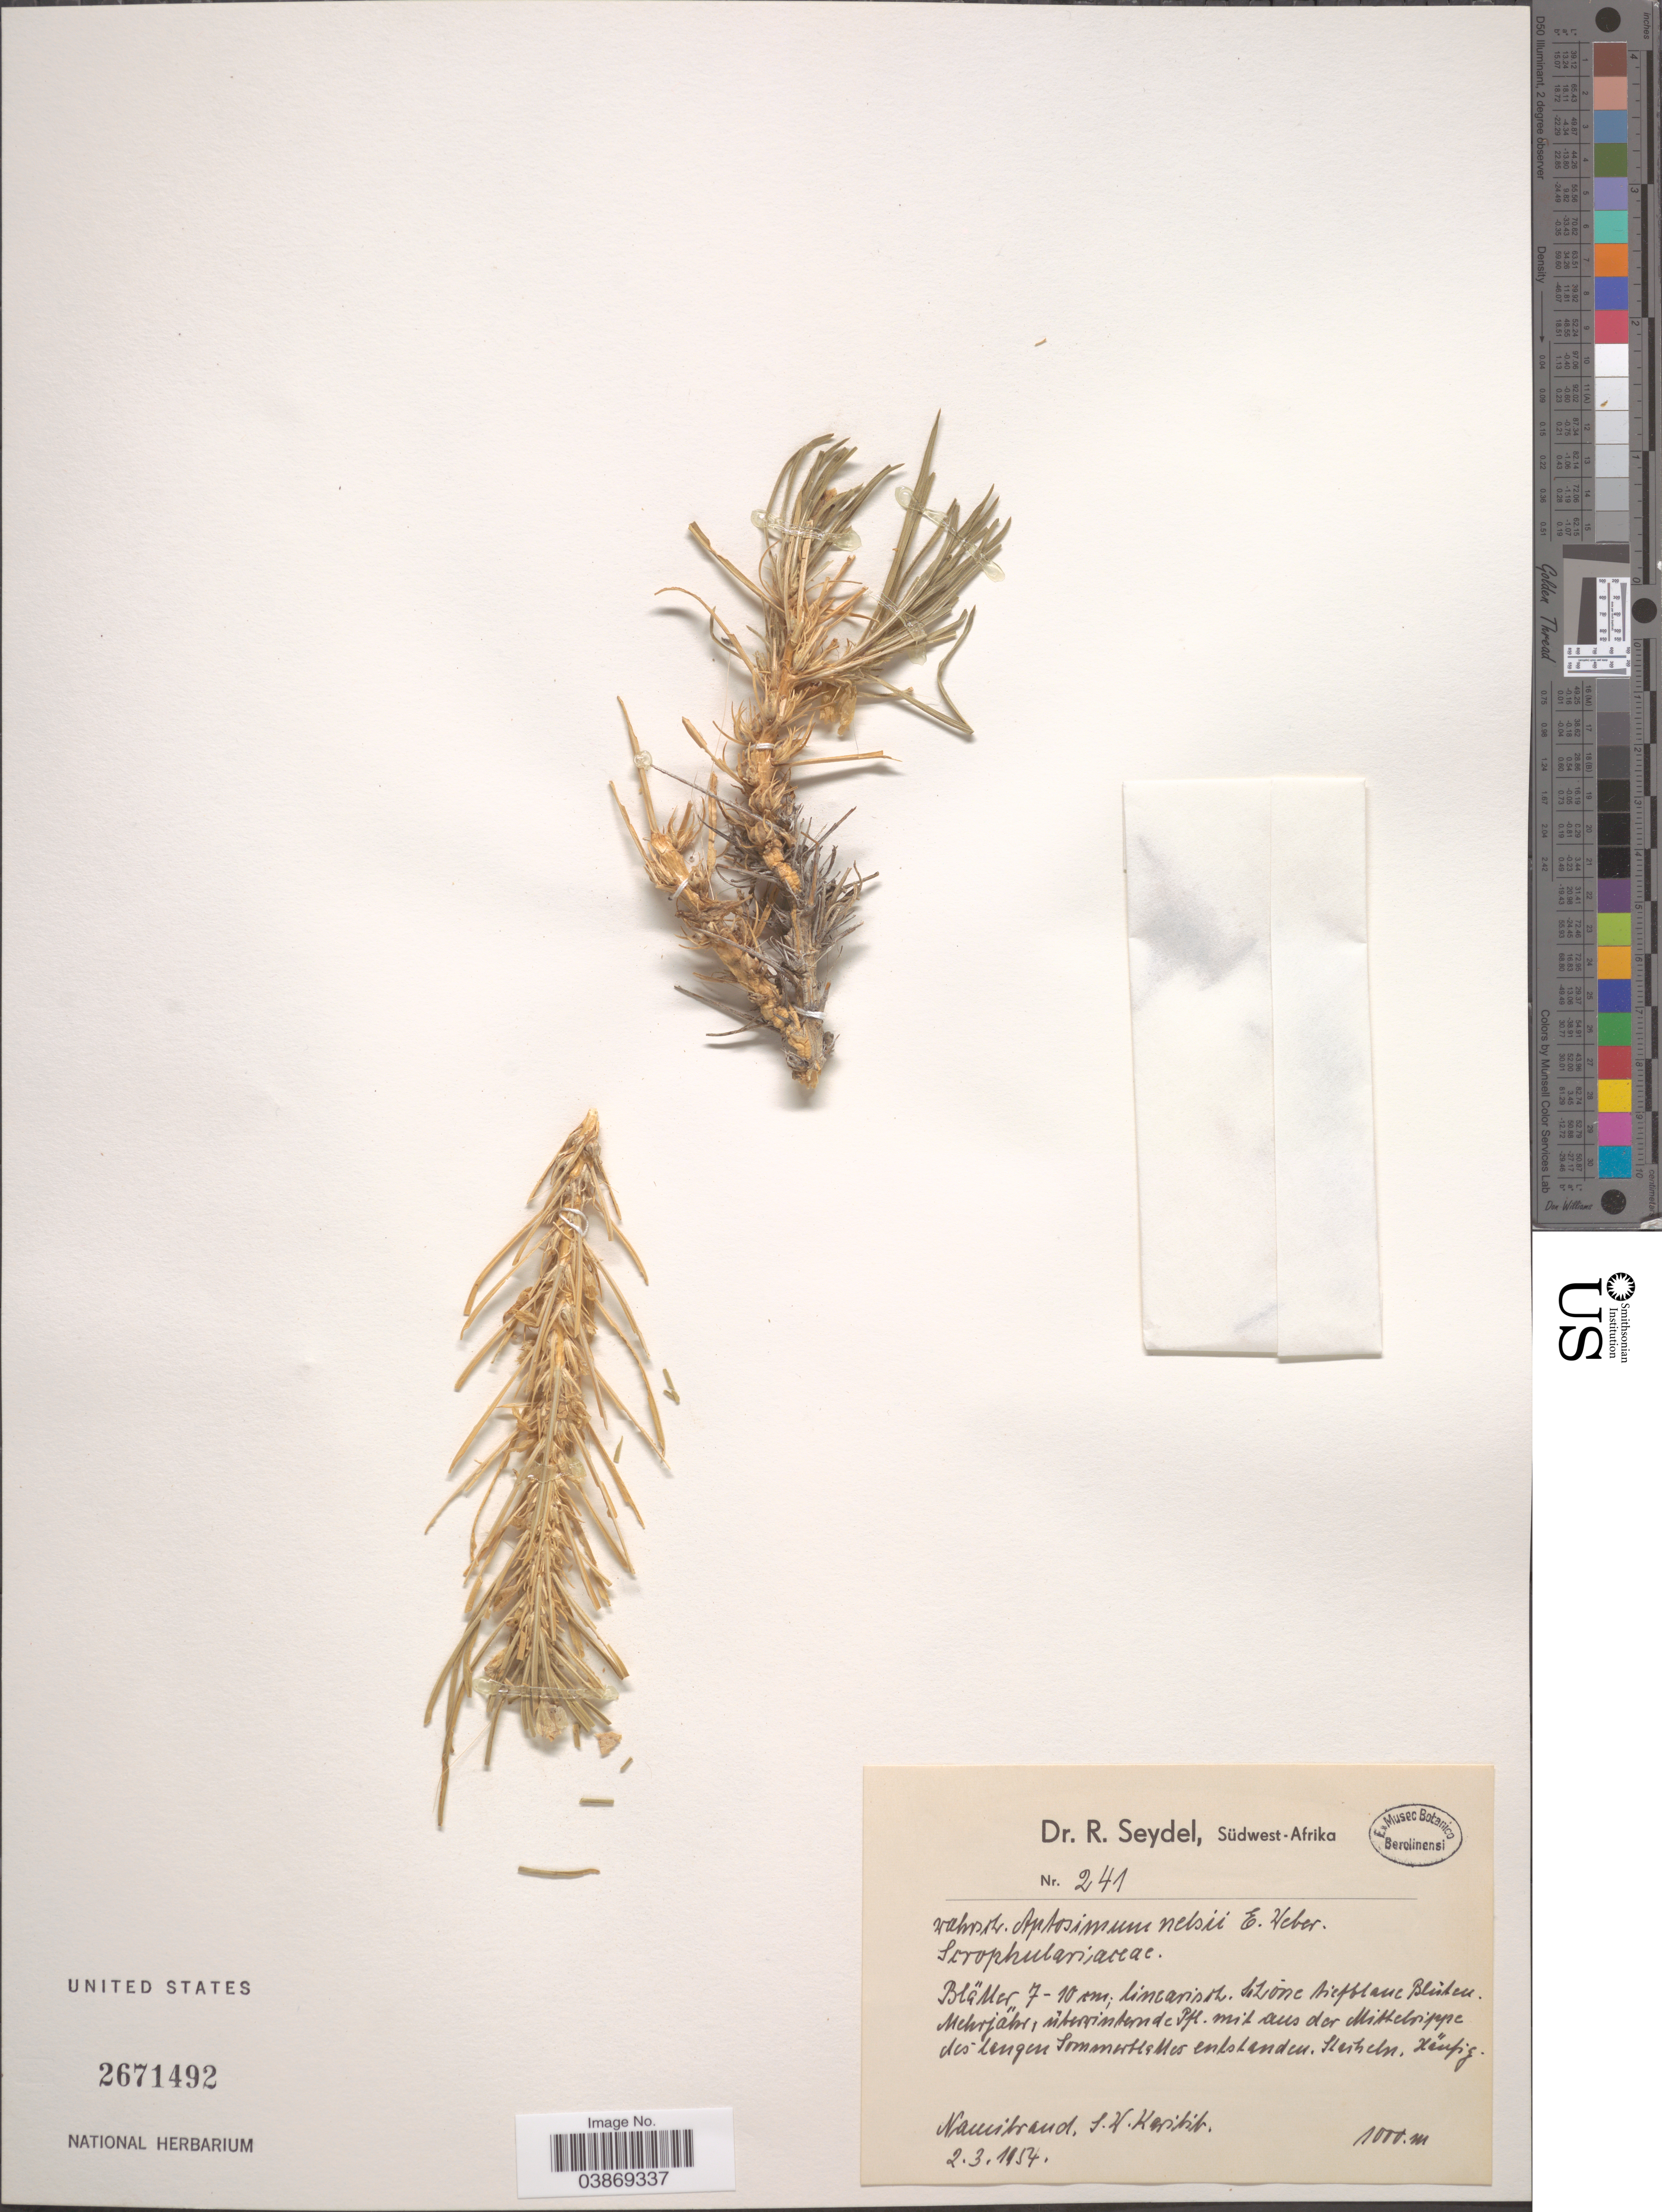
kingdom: Plantae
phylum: Tracheophyta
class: Magnoliopsida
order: Lamiales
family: Scrophulariaceae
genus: Aptosimum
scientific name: Aptosimum nelsii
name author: Emil Weber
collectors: R. Seydel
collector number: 241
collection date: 1954-03-02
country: Namibia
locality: Namibrand, S.W. Karibib.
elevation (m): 1000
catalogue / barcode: US 2671492